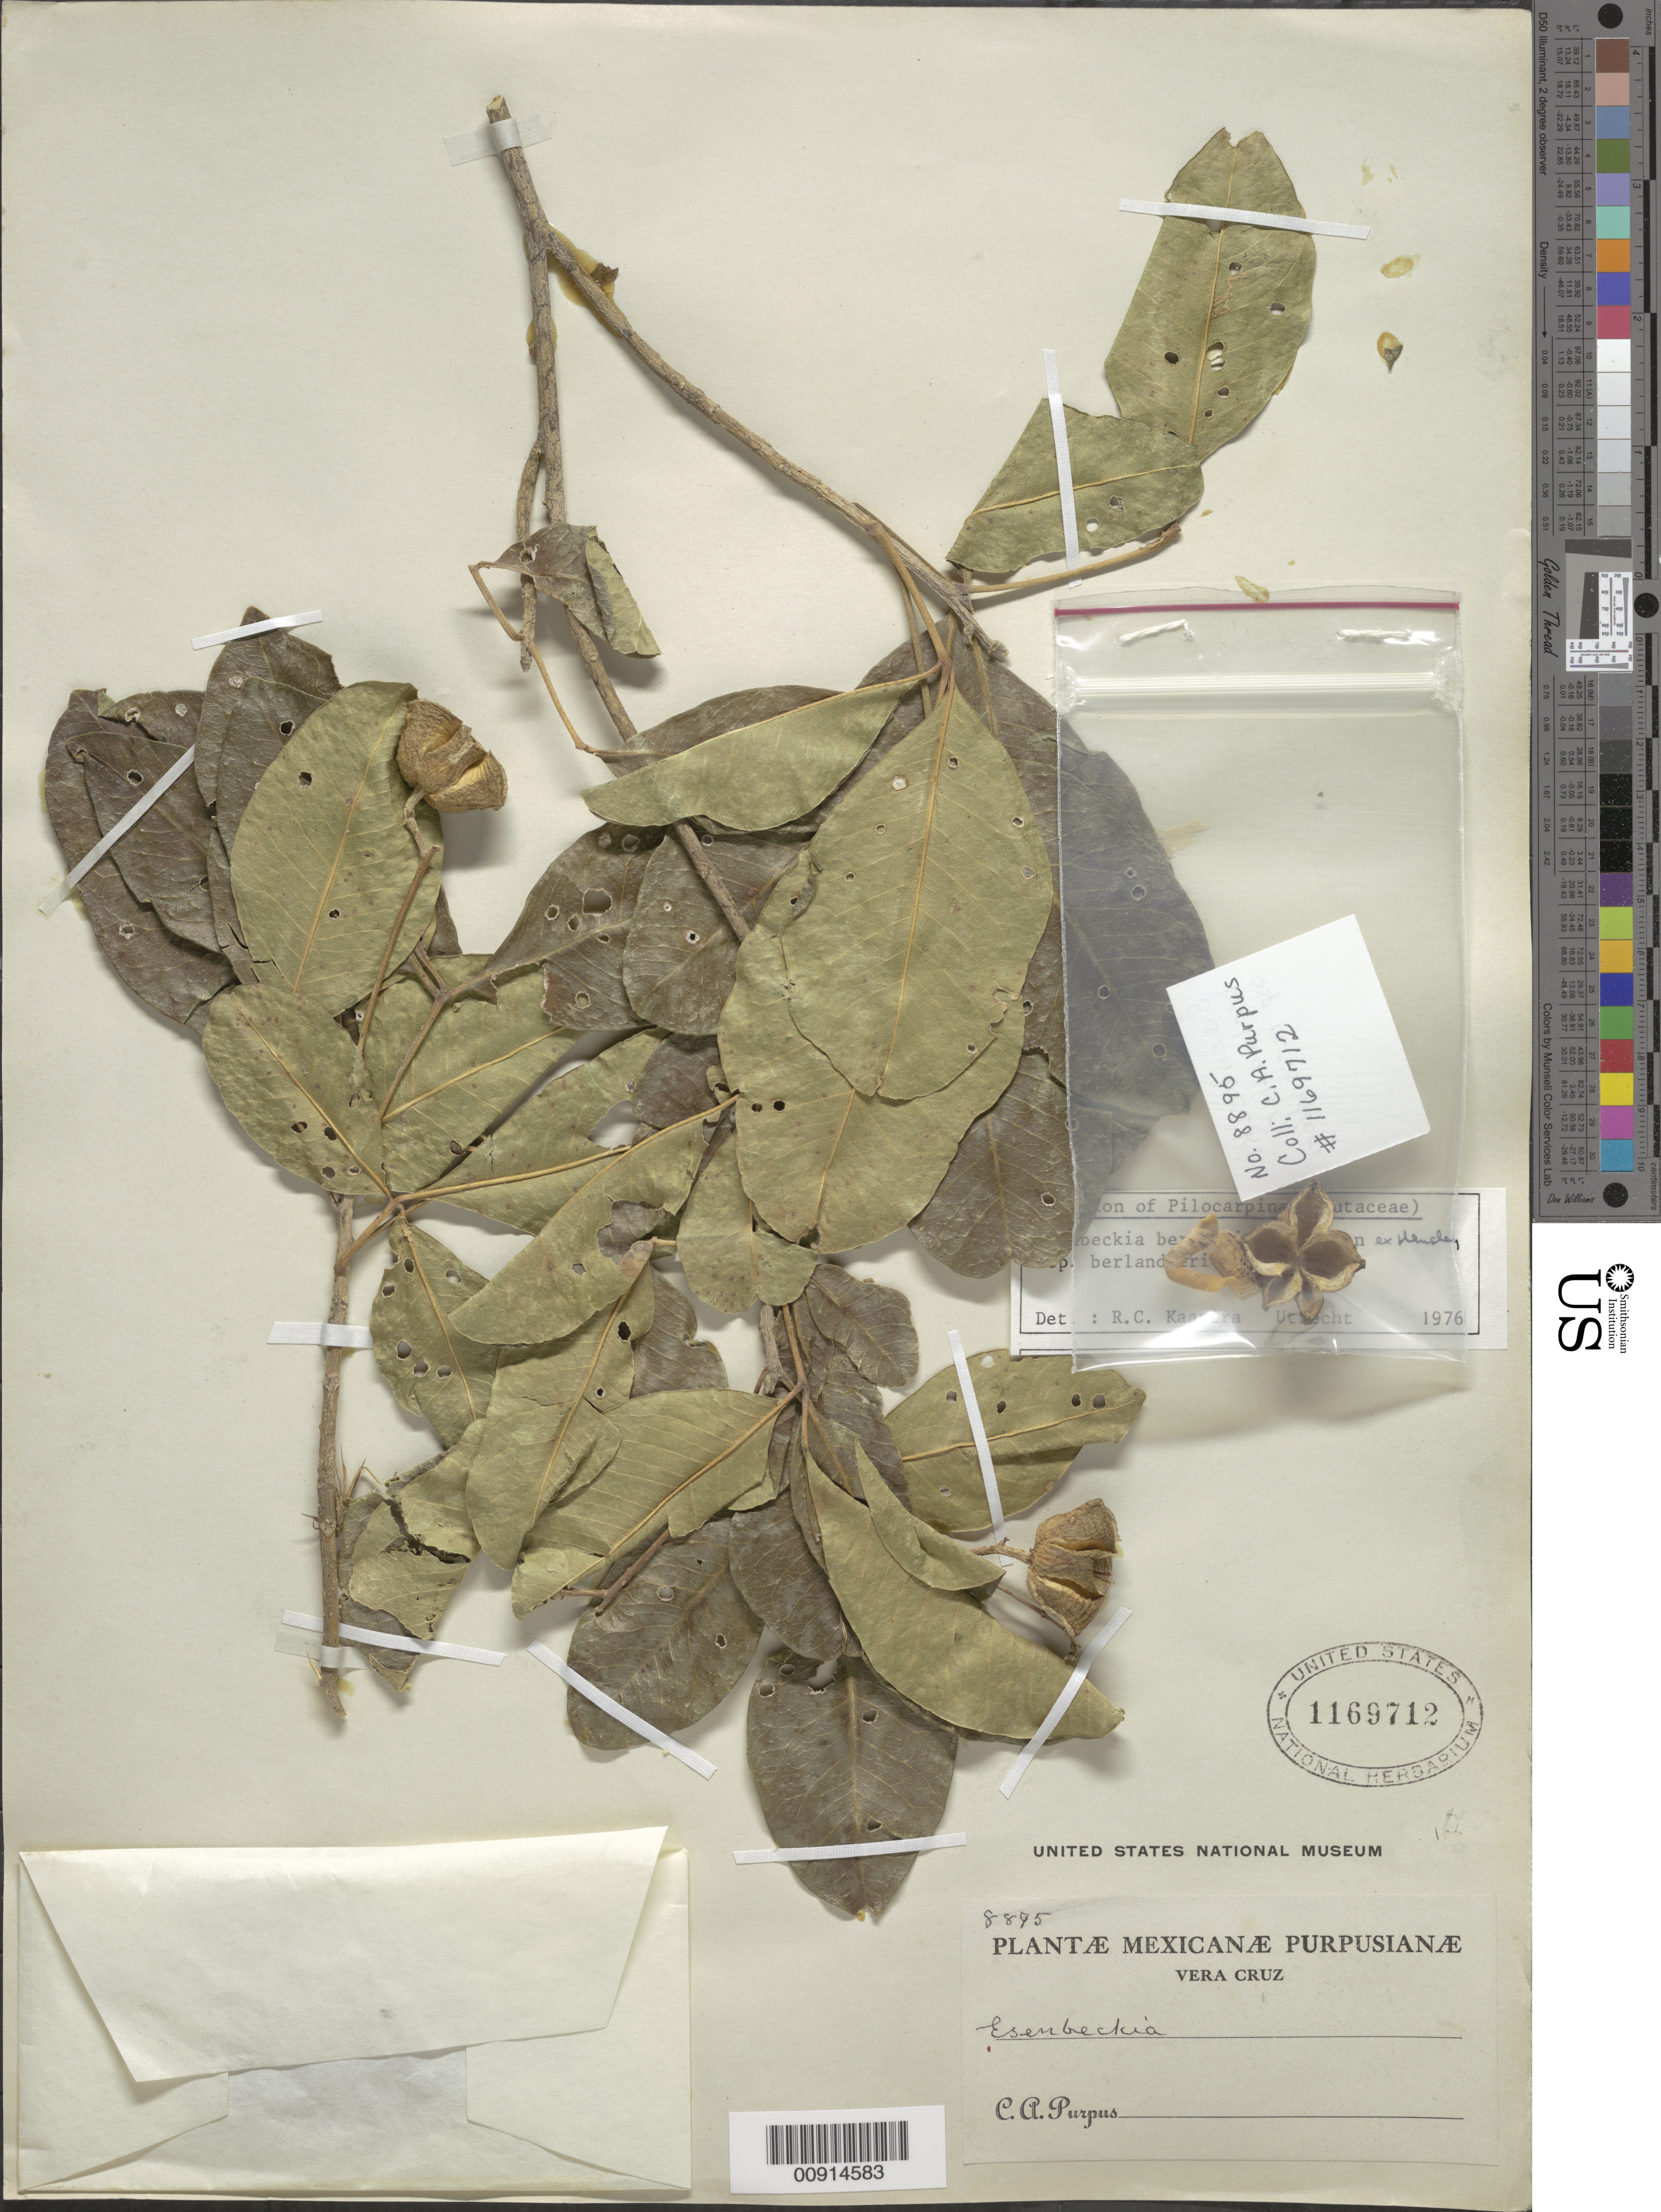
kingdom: Plantae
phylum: Tracheophyta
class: Magnoliopsida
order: Sapindales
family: Rutaceae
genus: Esenbeckia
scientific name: Esenbeckia berlandieri subsp. berlandieri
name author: Baill. ex Hemsl.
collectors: C. A. Purpus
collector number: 8895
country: Mexico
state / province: Veracruz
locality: Veracruz.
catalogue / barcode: US 1169712